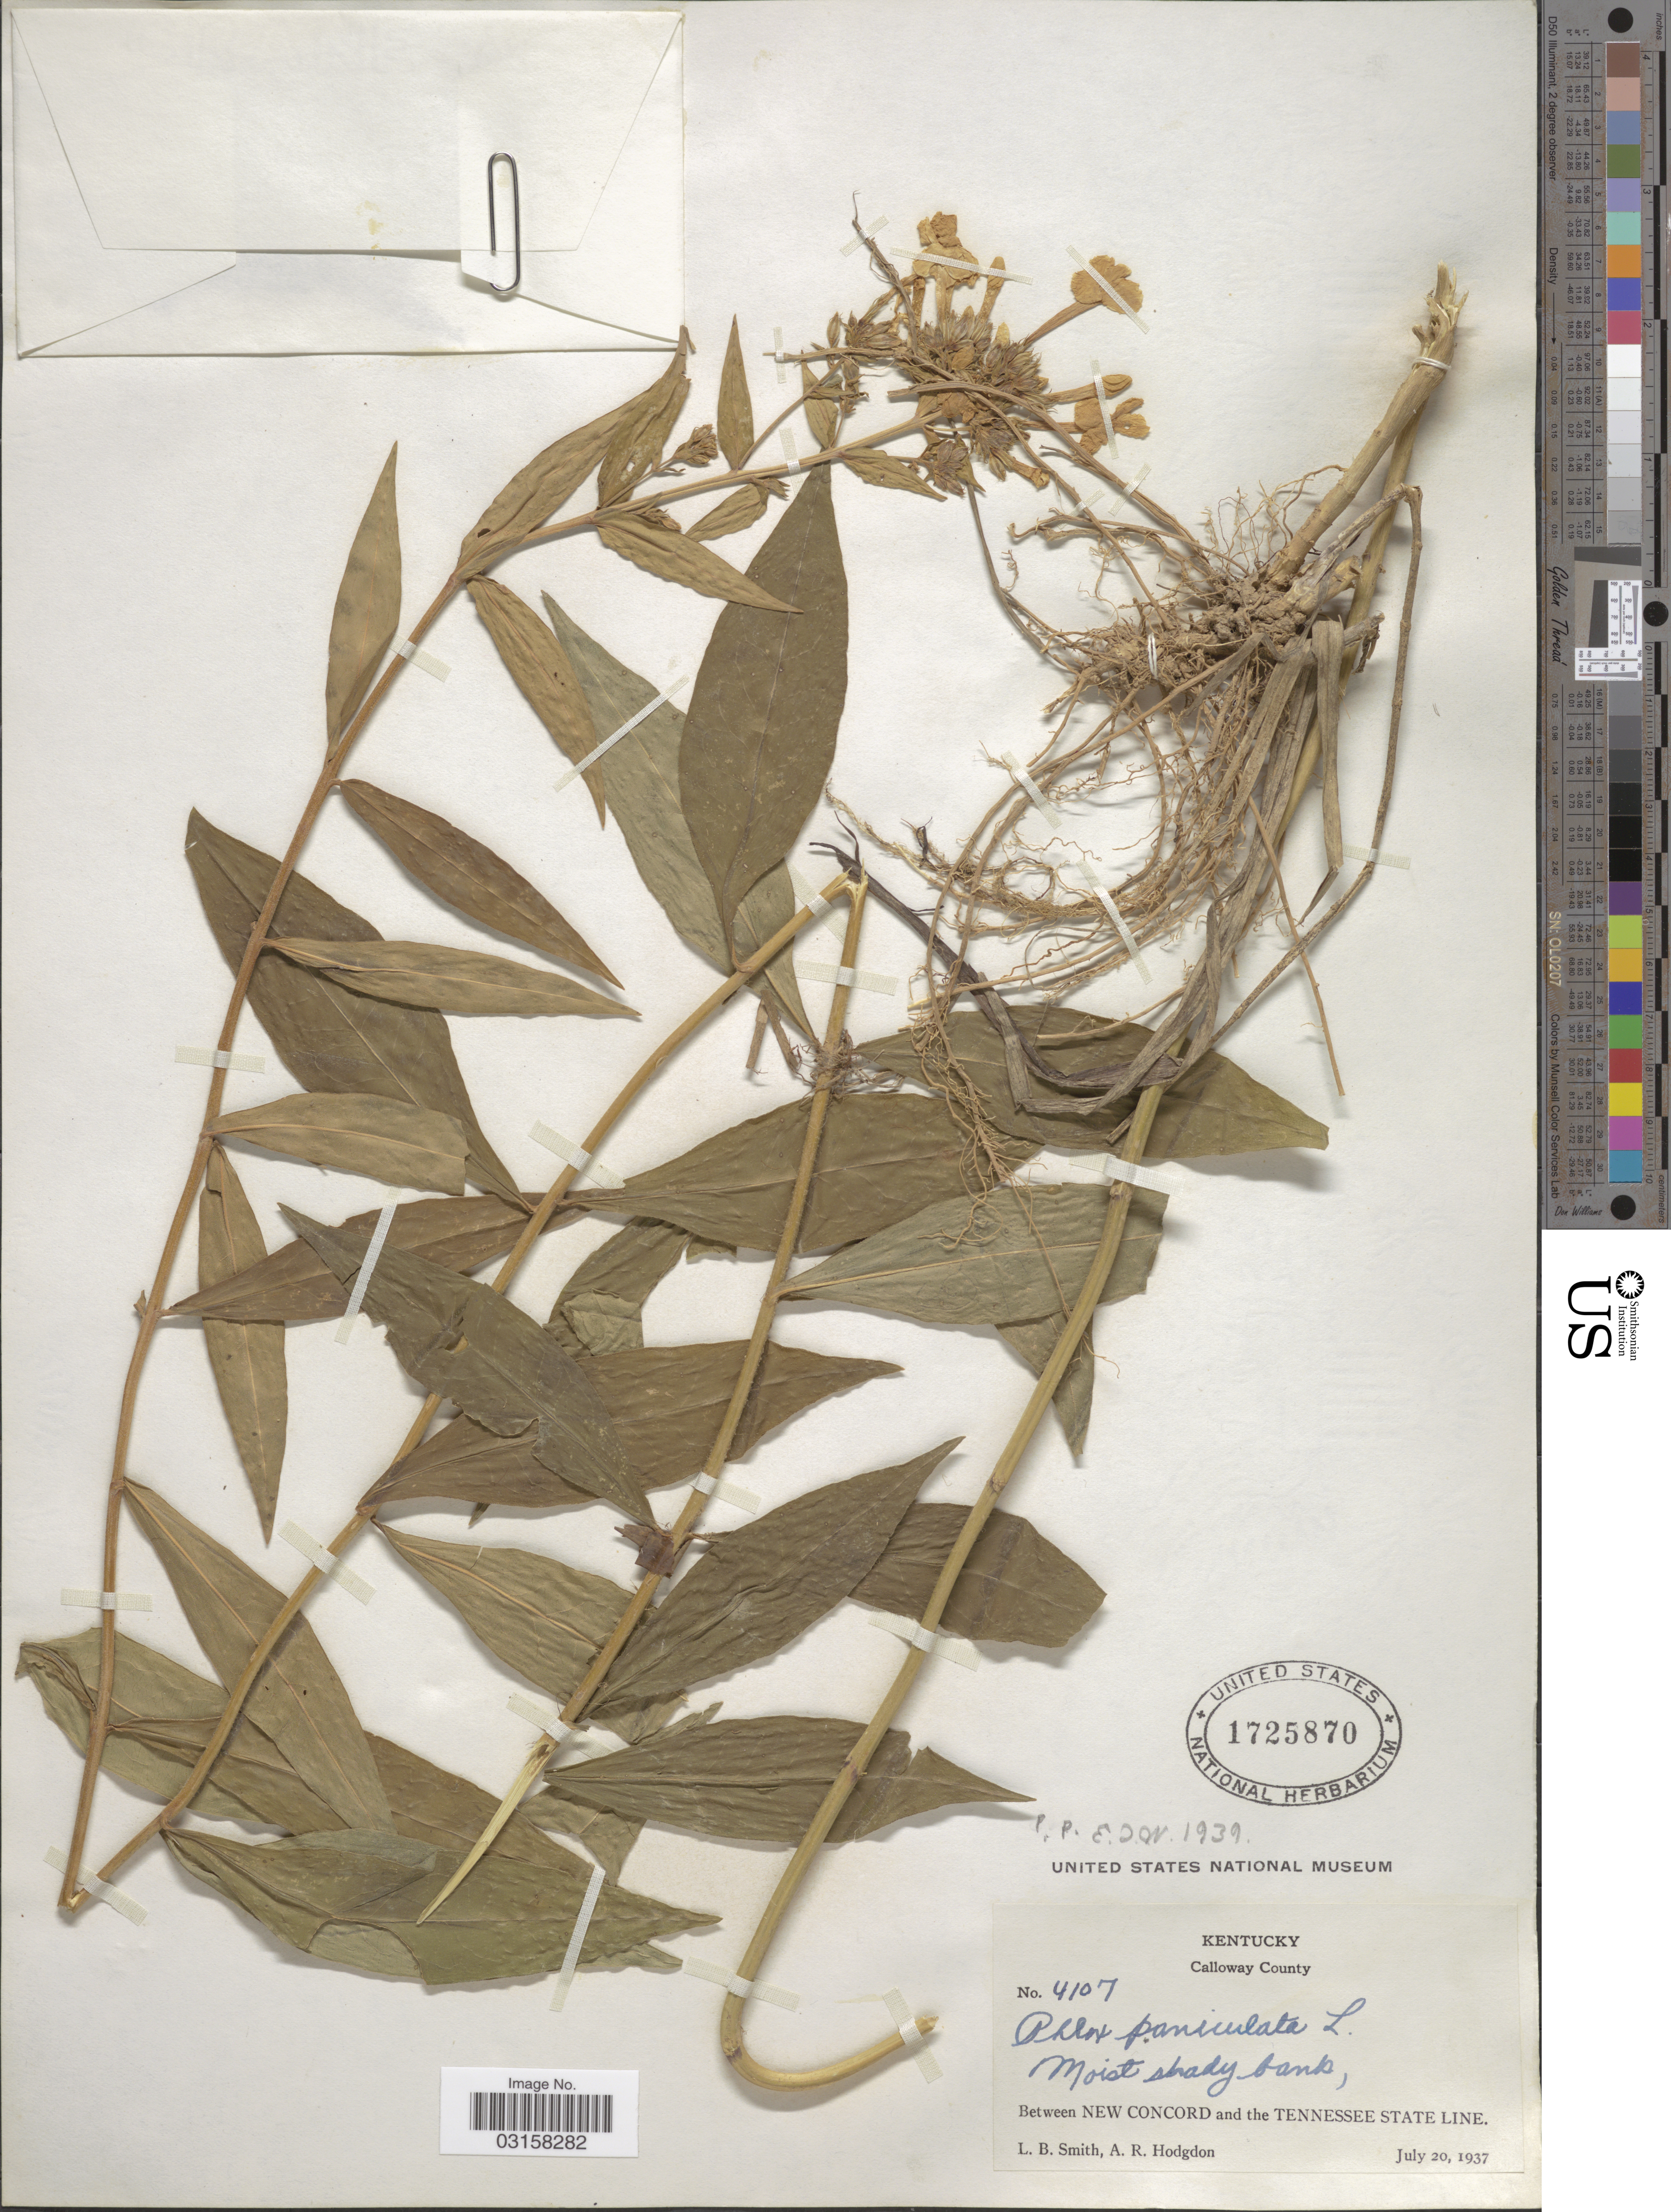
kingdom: Plantae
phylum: Tracheophyta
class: Magnoliopsida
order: Ericales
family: Polemoniaceae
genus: Phlox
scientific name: Phlox paniculata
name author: L.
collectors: L. Smith & A. R. Hodgdon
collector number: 4107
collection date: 1937-07-20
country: United States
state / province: Kentucky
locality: Calloway County. Between New Concord and the Tennessee State Line.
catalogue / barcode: US 1725870